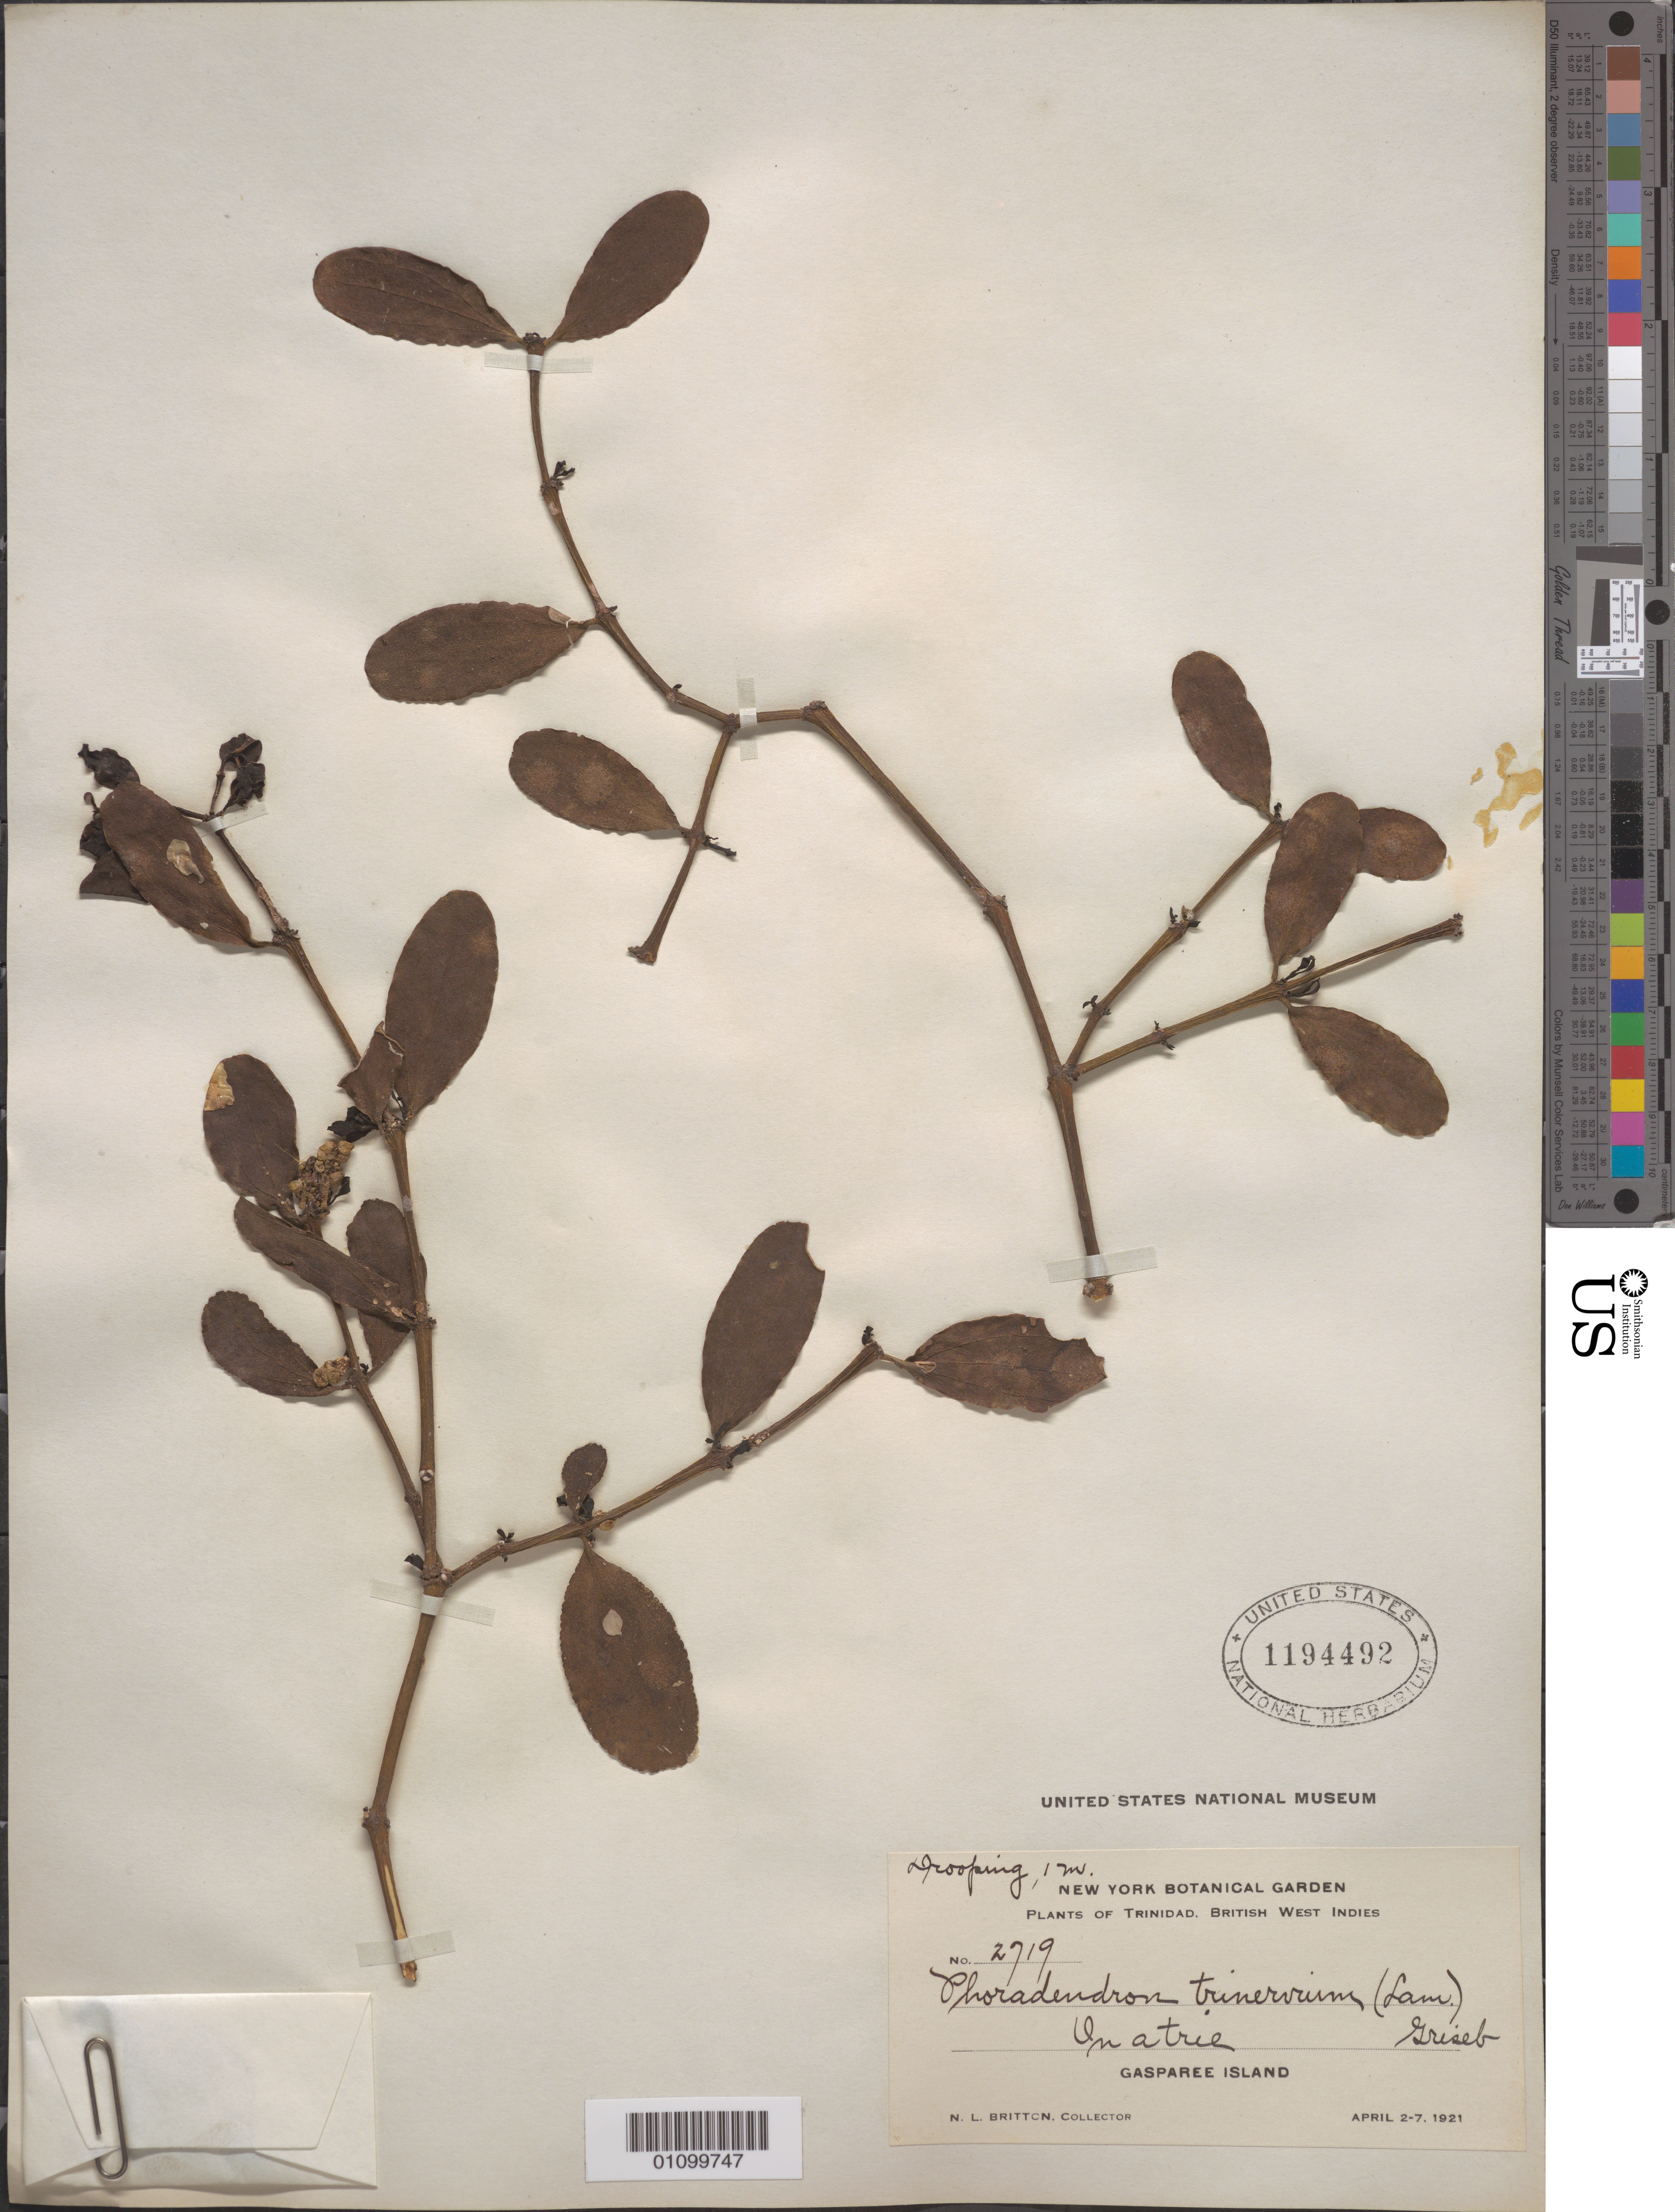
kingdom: Plantae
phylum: Tracheophyta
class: Magnoliopsida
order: Santalales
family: Viscaceae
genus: Phoradendron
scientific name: Phoradendron trinervium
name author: (Lam.) Griseb.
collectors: N. Britton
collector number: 2719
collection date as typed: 02 Apr 1921 to 07 Apr 1921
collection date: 1921-04-02/1921-04-07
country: Trinidad and Tobago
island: Trinidad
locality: Gasparee Island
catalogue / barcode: US 1194492